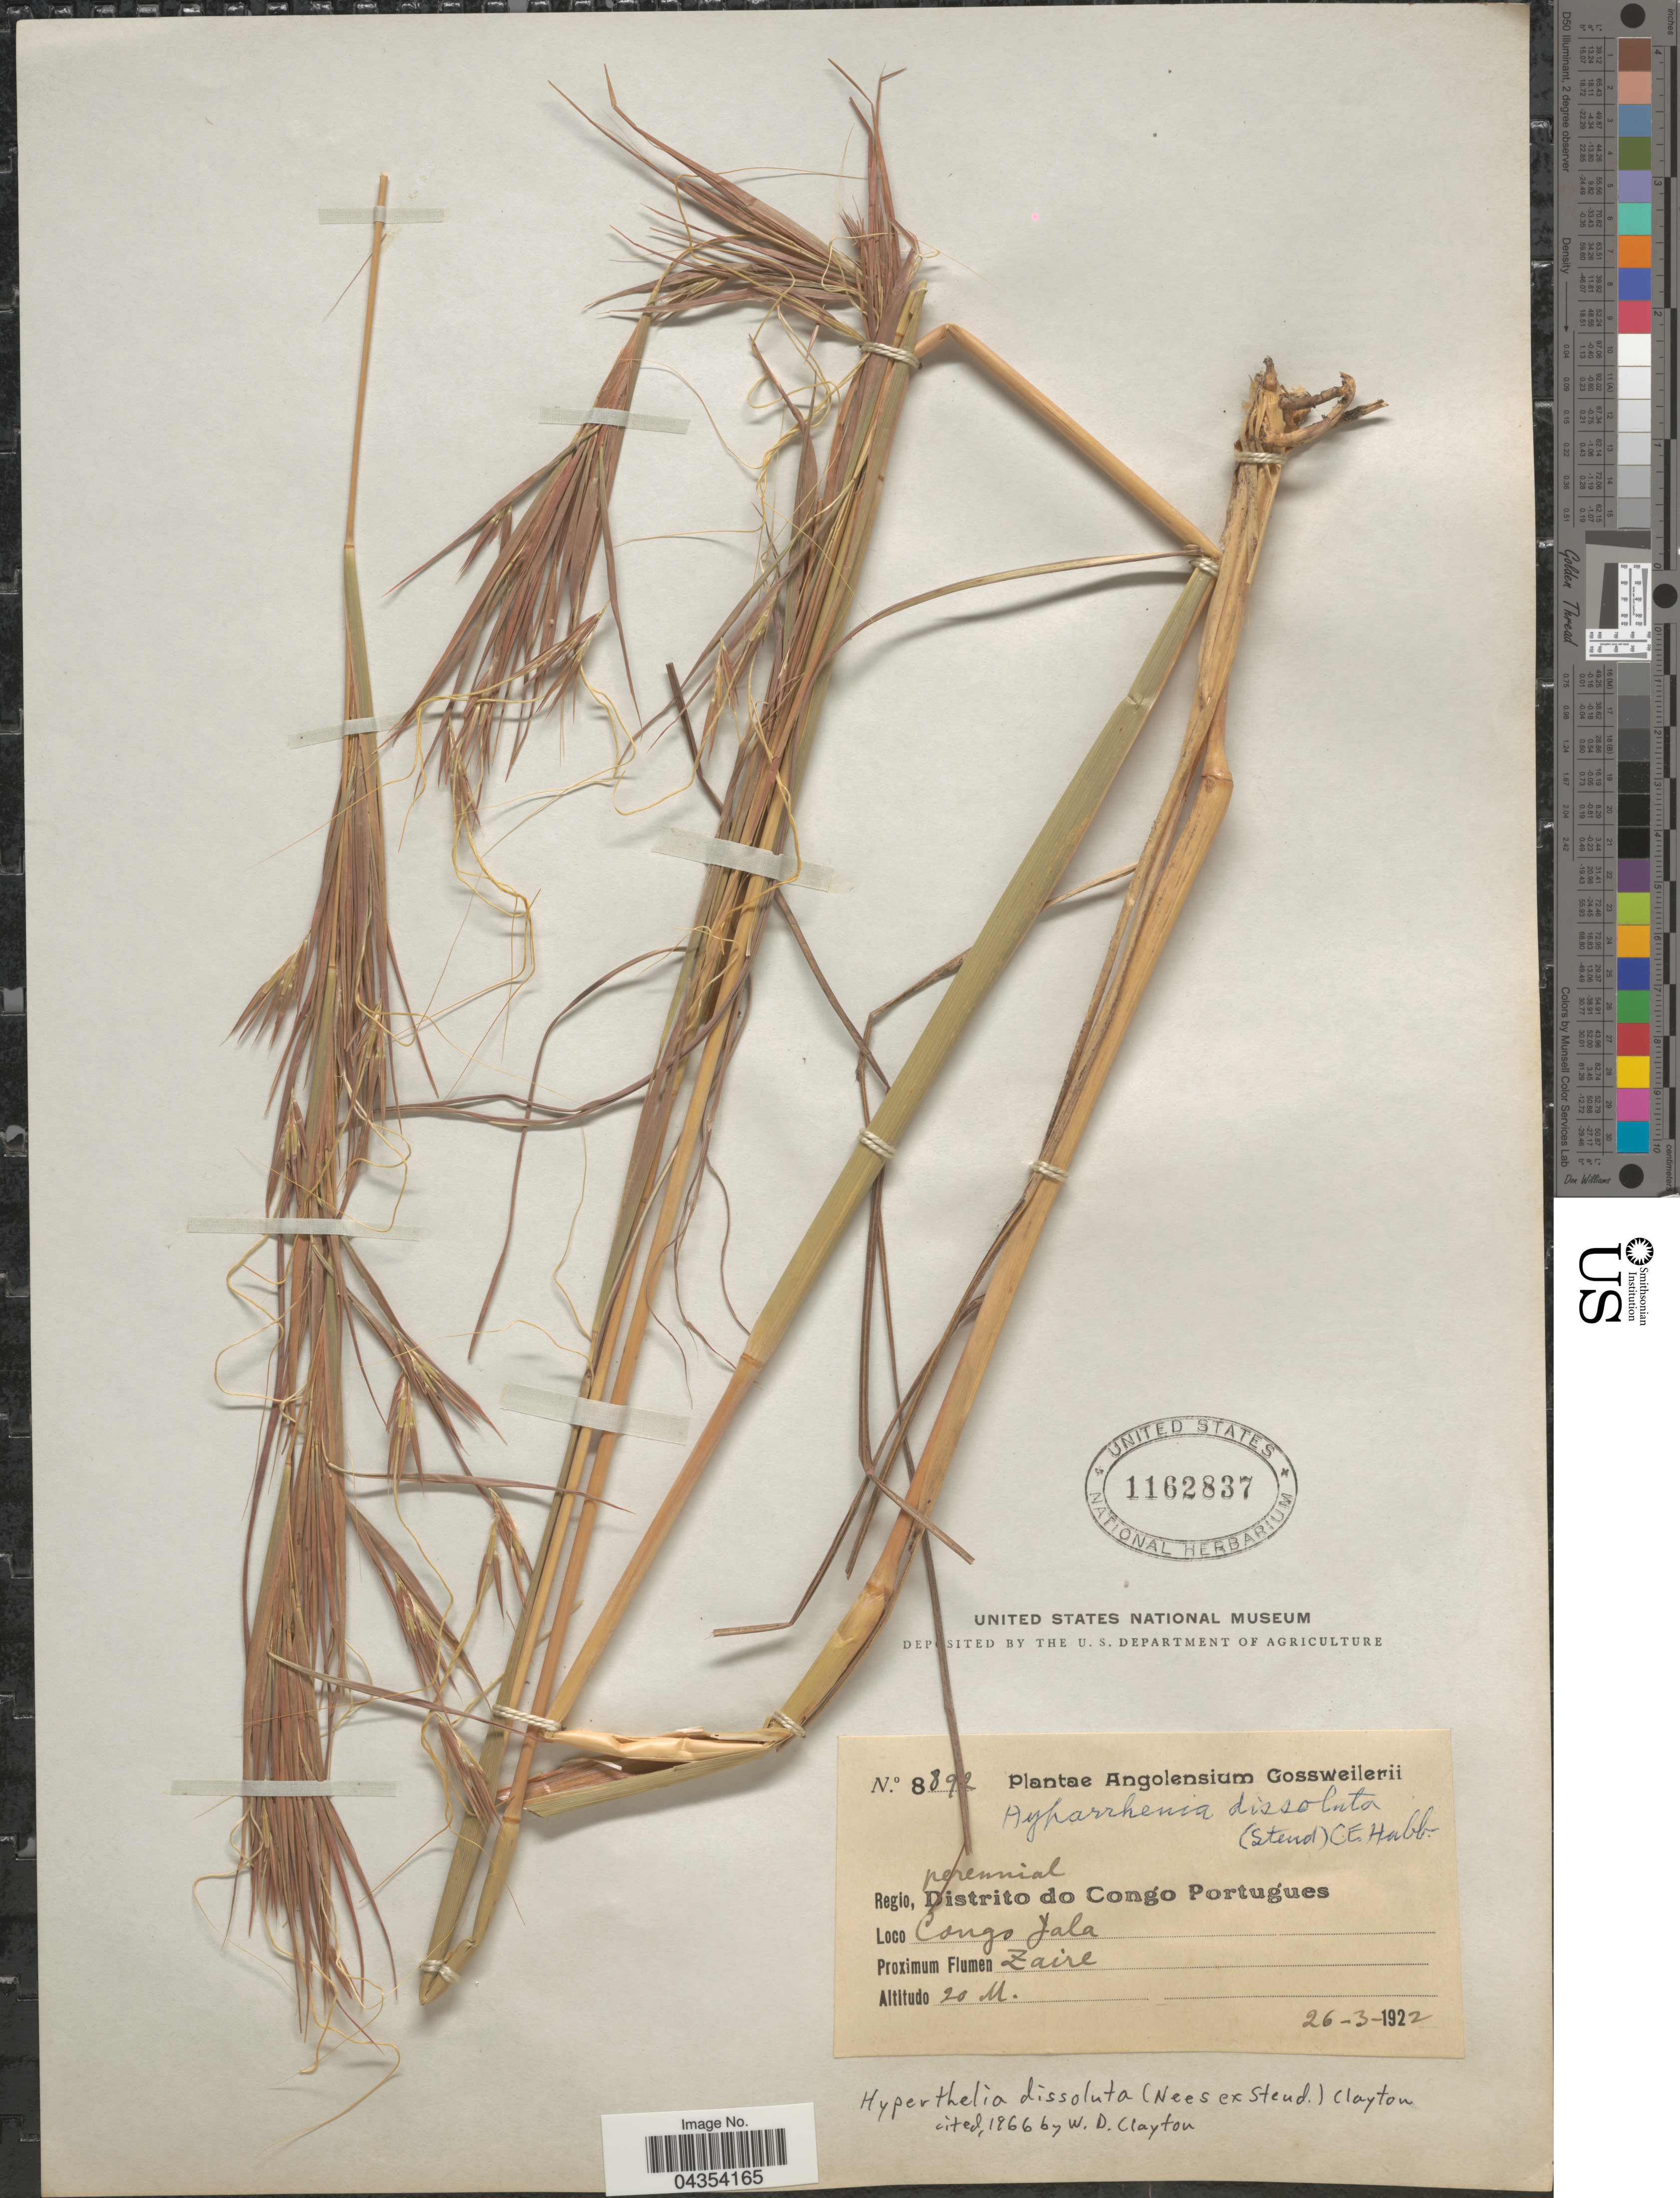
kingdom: Plantae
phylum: Tracheophyta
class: Liliopsida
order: Poales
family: Poaceae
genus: Hyperthelia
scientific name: Hyperthelia dissoluta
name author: (Nees ex Steud.) Clayton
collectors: -. Gossweiler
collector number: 8892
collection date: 1922-03-26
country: Angola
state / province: Zaire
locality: Regio, Distrito do Congo Portugues. Congo Yala. Proximum Flumen Zaire.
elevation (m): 20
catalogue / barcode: US 1162837